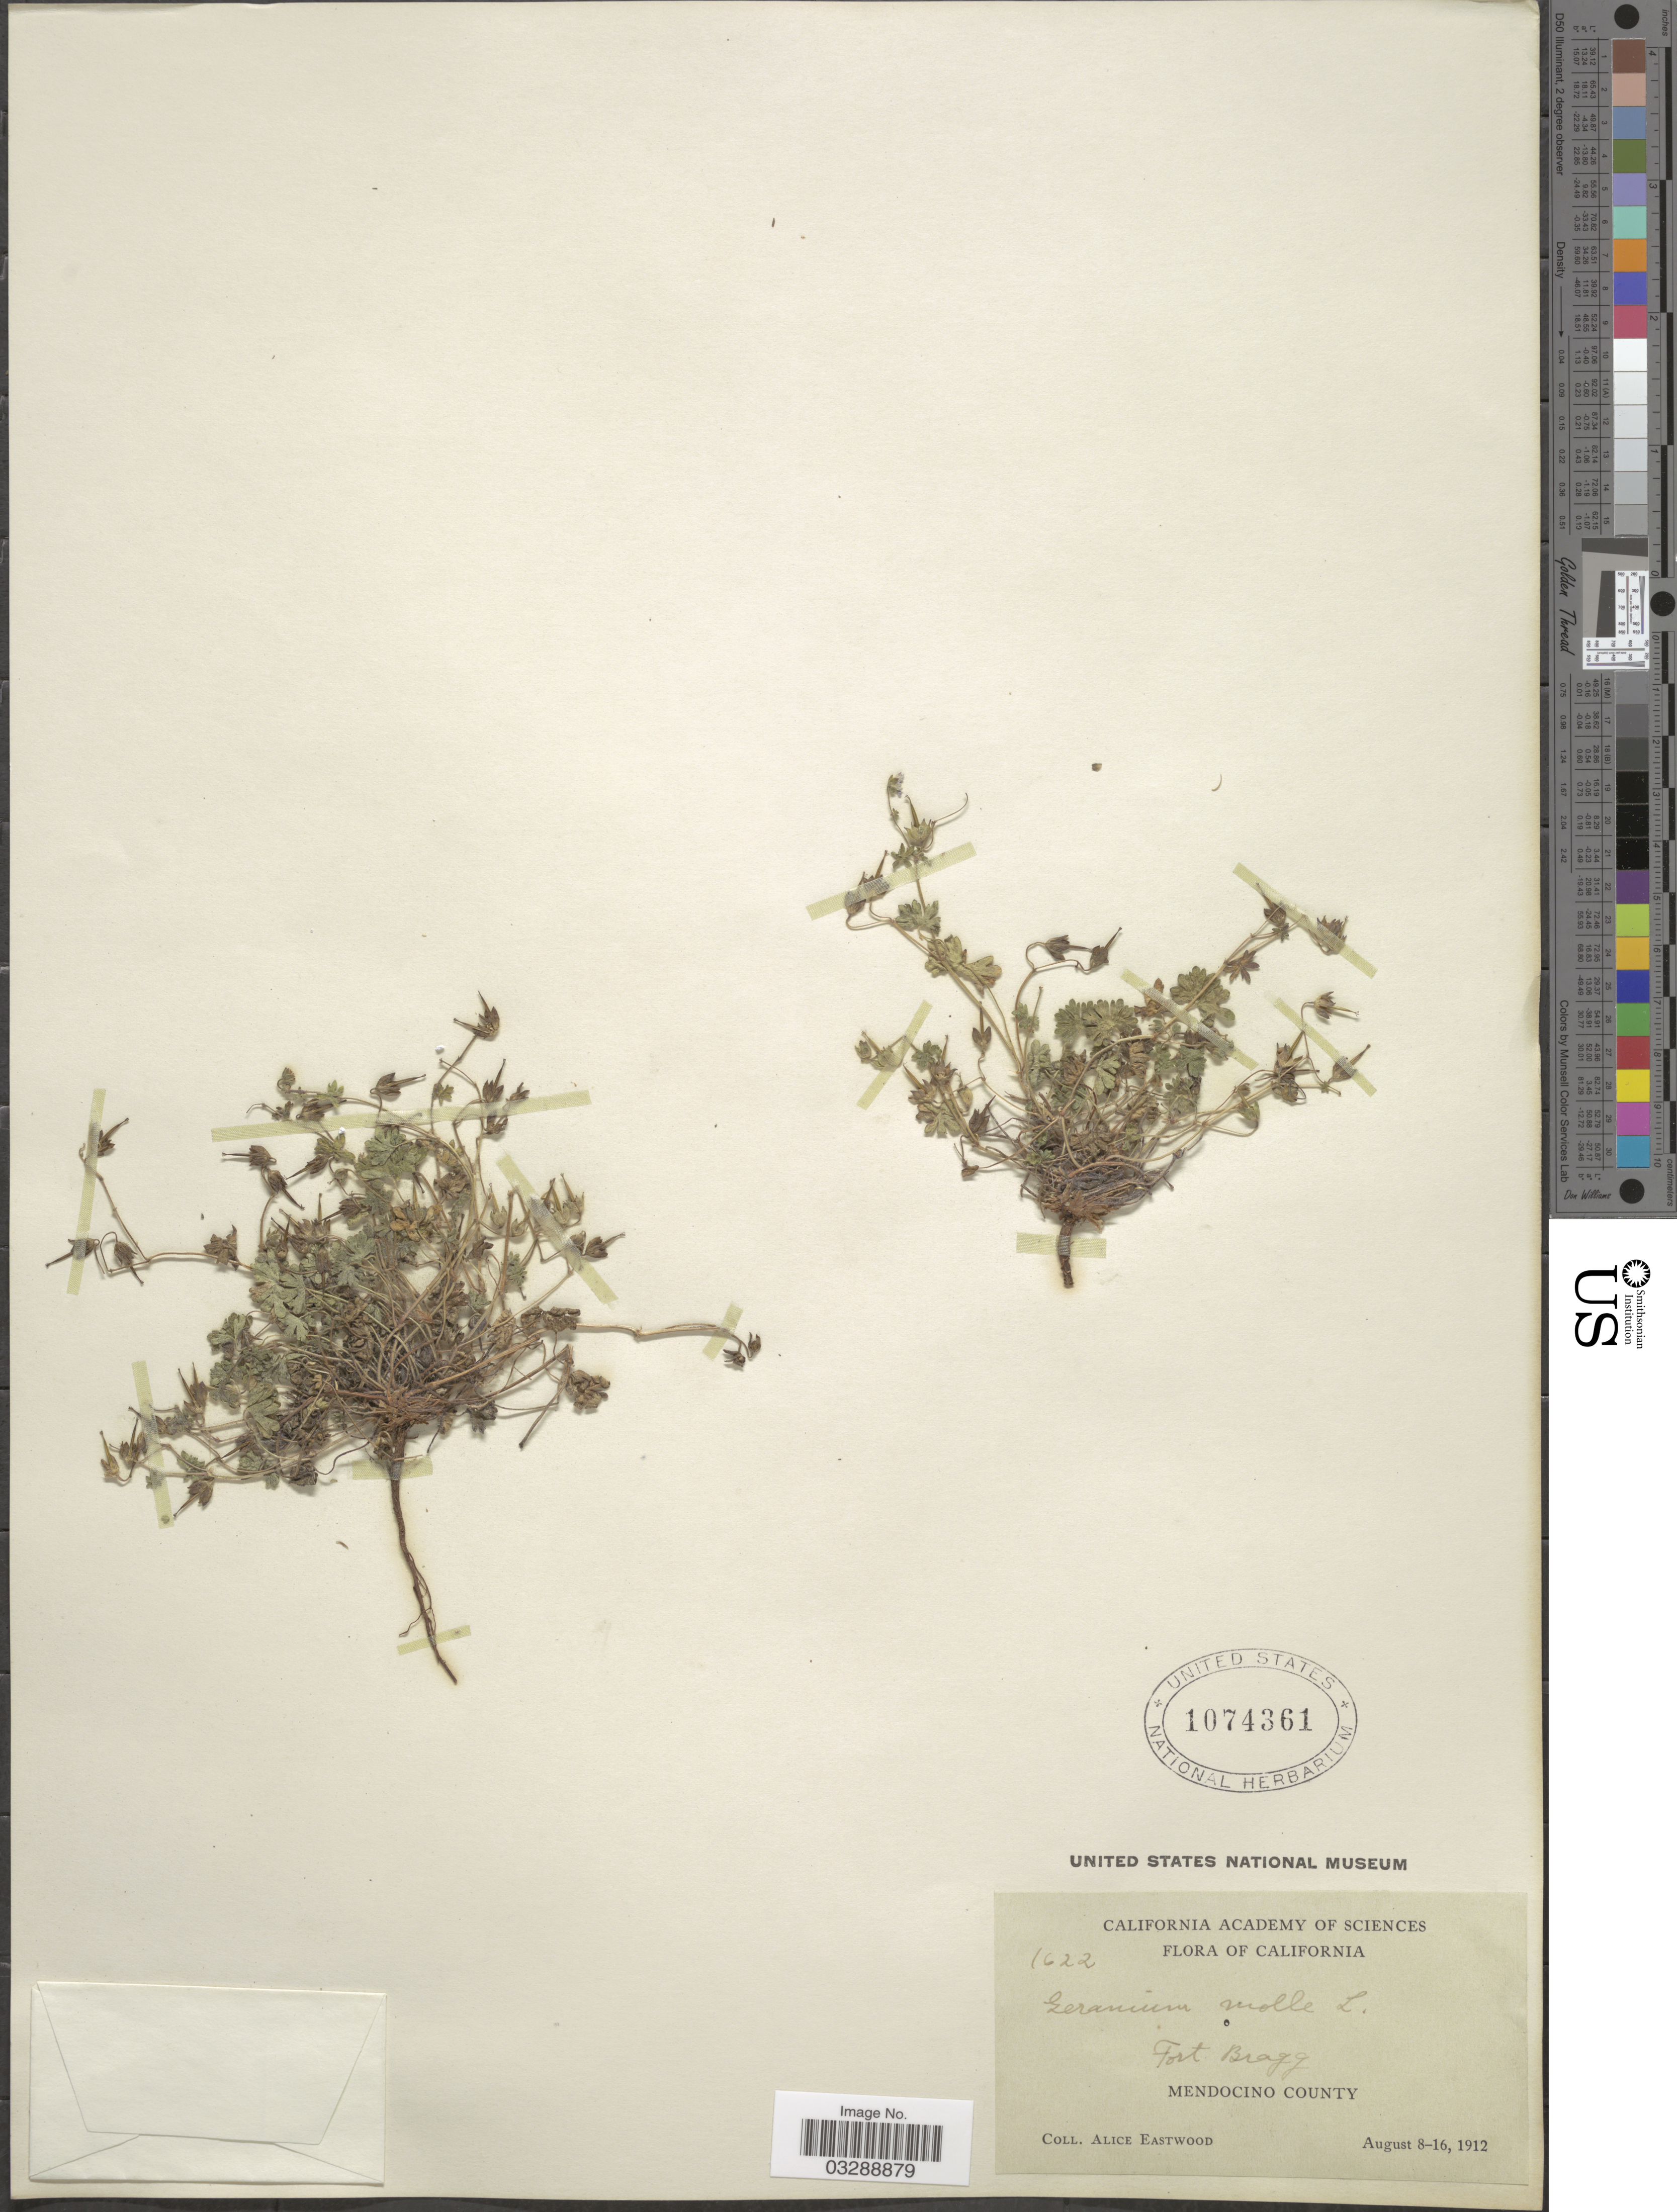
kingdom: Plantae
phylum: Tracheophyta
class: Magnoliopsida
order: Geraniales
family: Geraniaceae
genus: Geranium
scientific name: Geranium molle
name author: L.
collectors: A. Eastwood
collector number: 1622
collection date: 1912-08-08/1912-08-16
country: United States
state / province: California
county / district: Mendocino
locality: Fort Bragg. Mendocino County.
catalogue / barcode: US 1074361